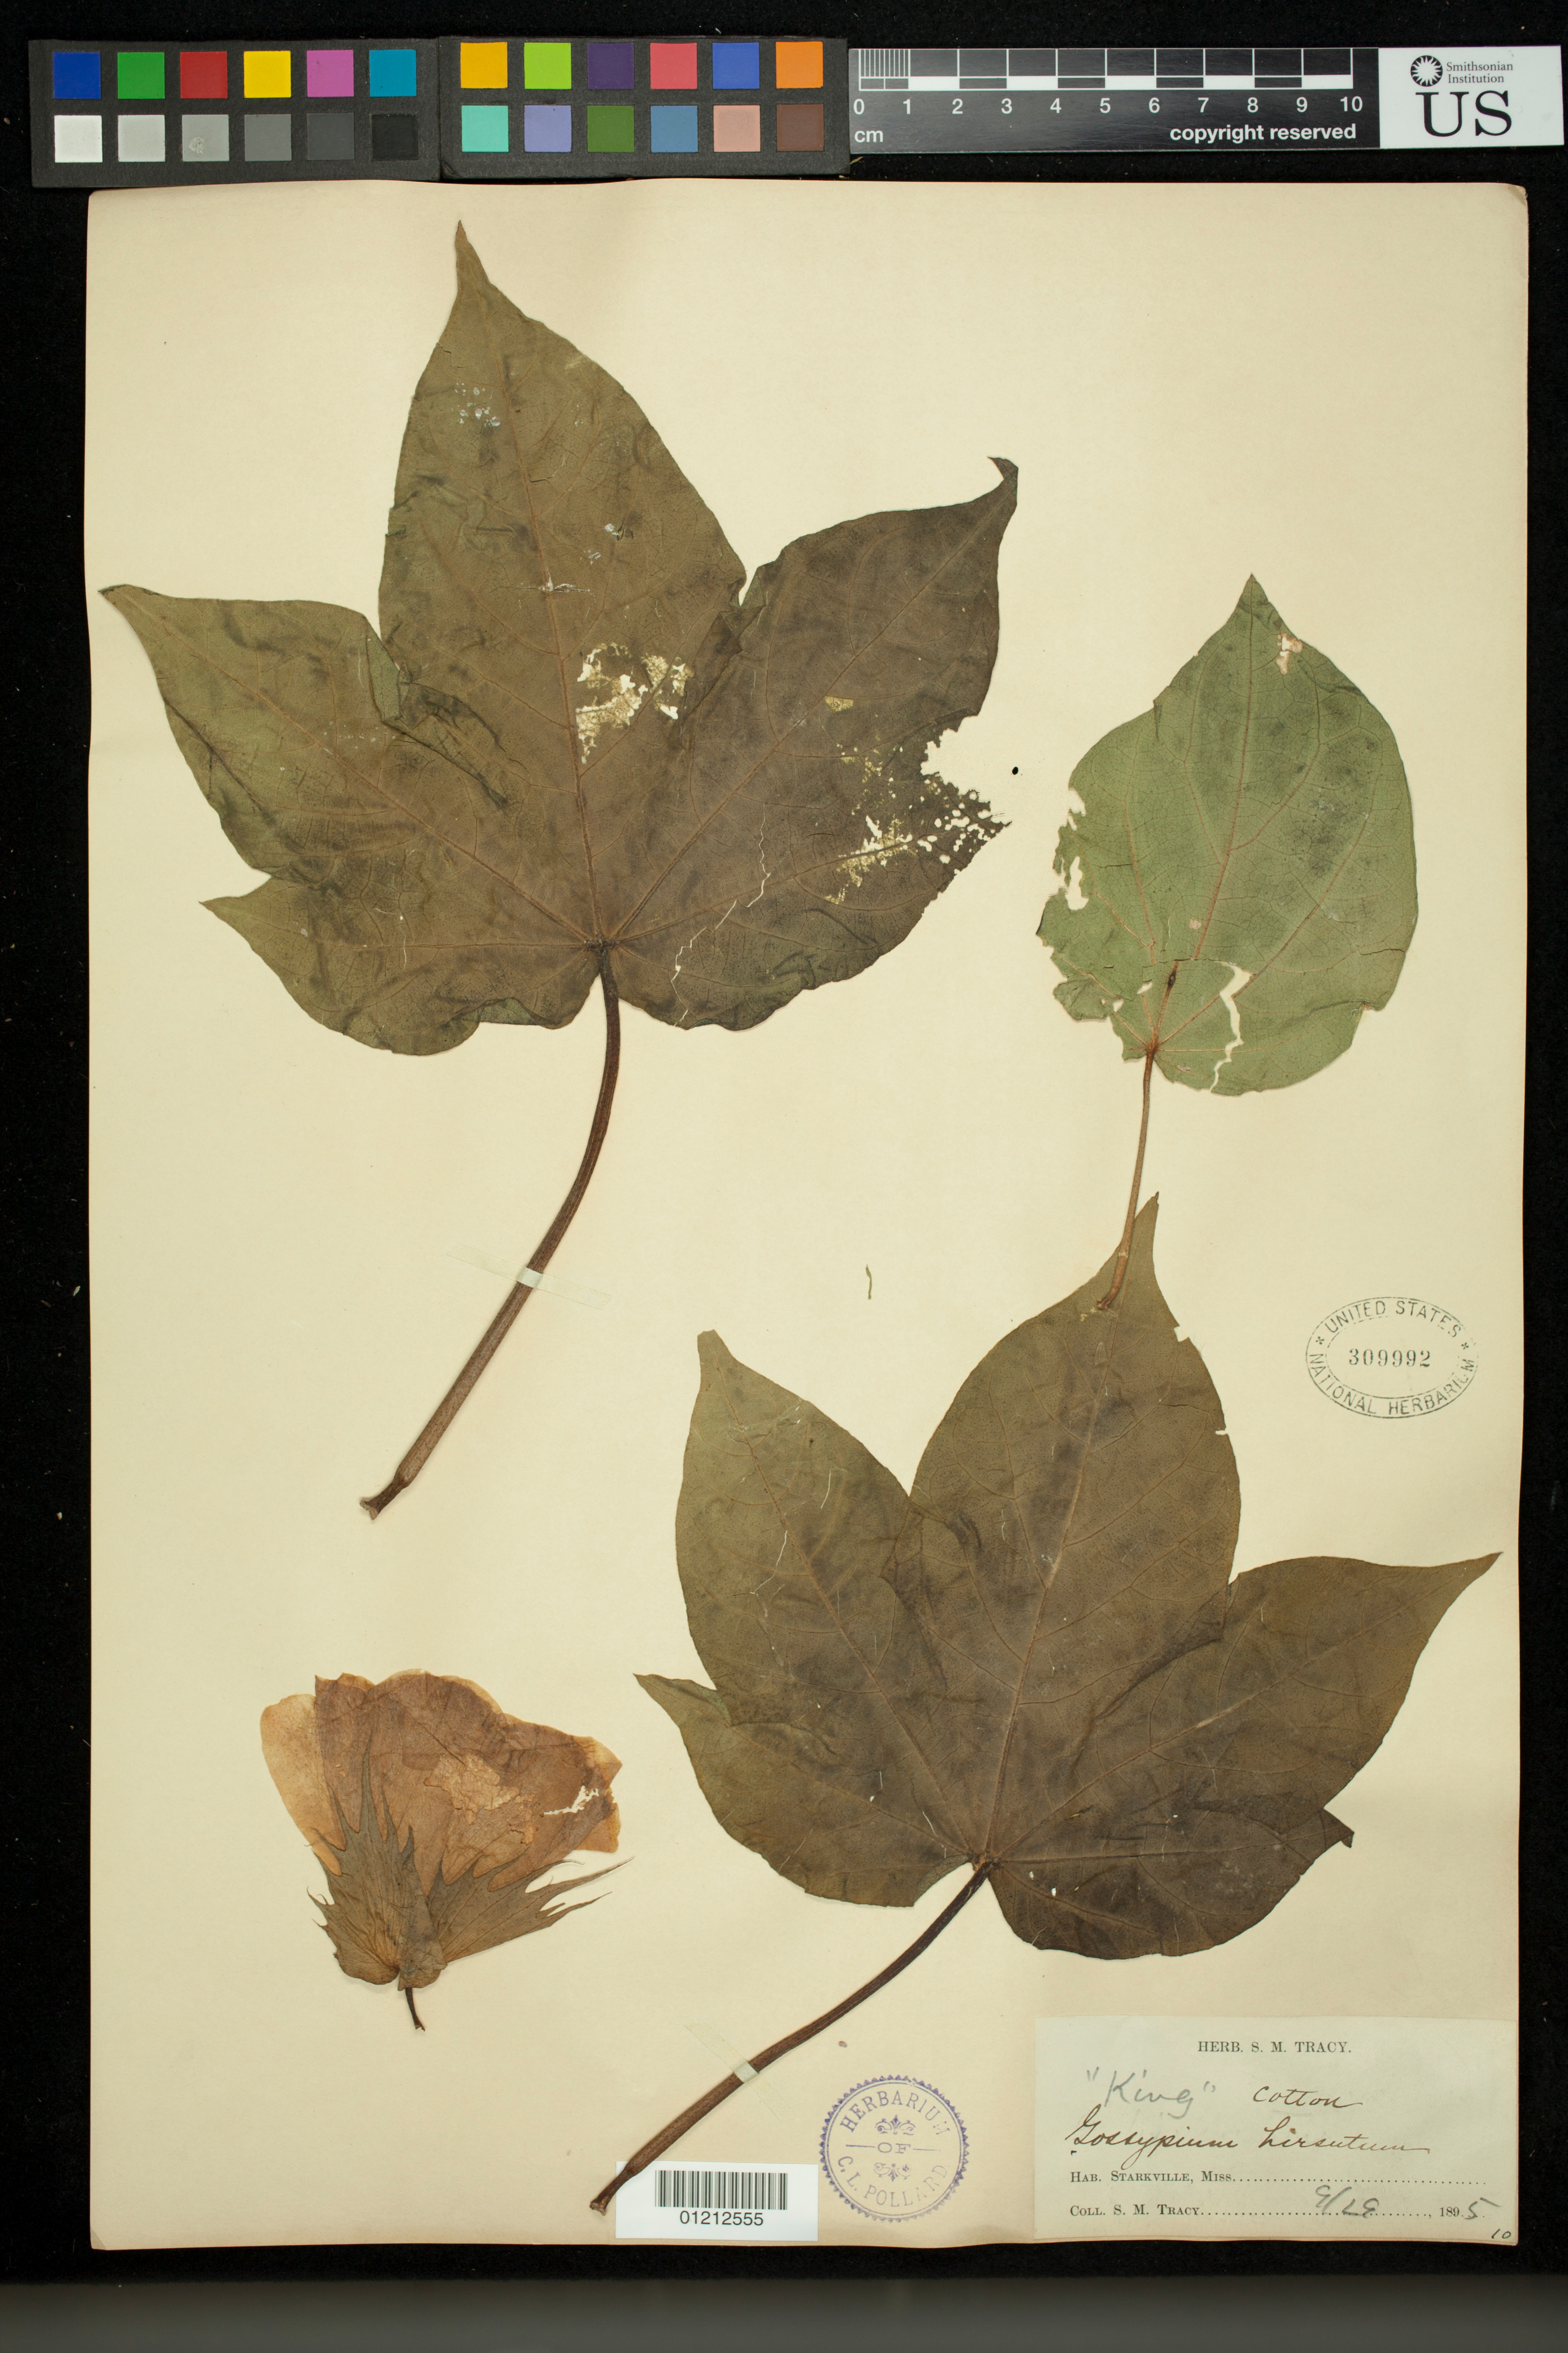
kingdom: Plantae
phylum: Tracheophyta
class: Magnoliopsida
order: Malvales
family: Malvaceae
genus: Gossypium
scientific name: Gossypium hirsutum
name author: L.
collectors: S. M. Tracy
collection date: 1895-09-29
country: United States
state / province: Mississippi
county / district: Oktibbeha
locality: Starkville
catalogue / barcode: US 309992